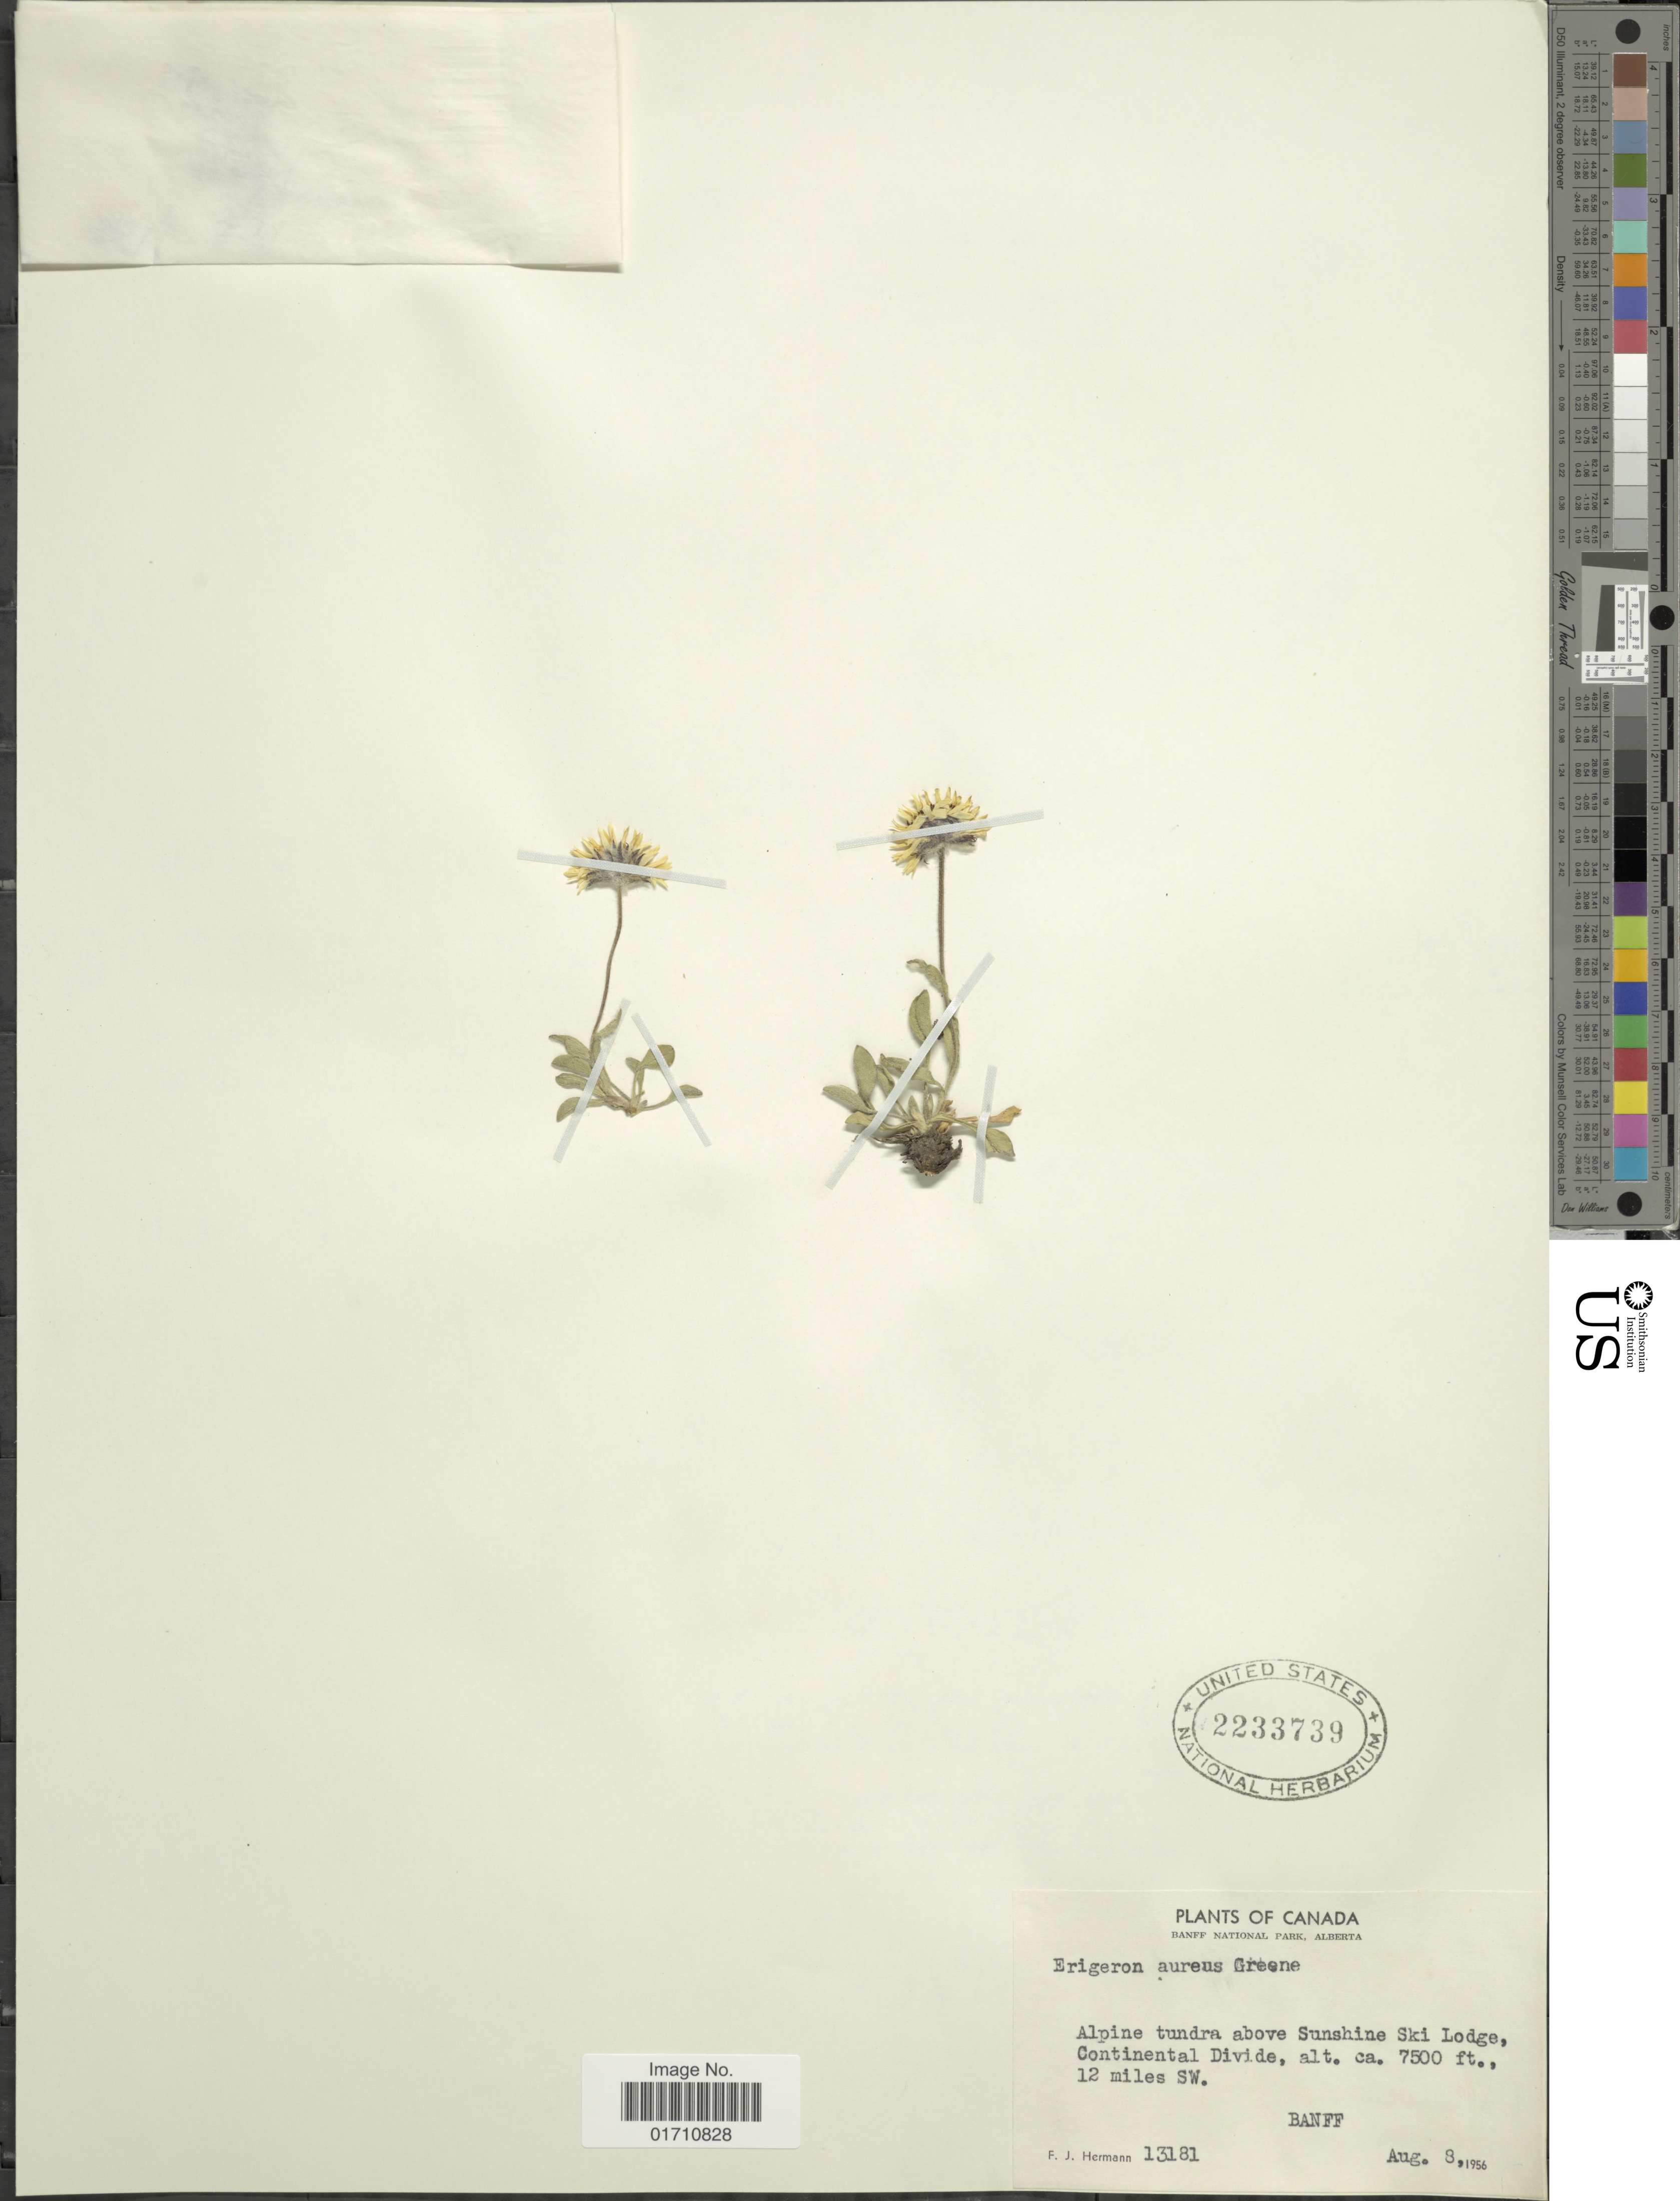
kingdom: Plantae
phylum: Tracheophyta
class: Magnoliopsida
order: Asterales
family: Asteraceae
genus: Erigeron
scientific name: Erigeron aureus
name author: Greene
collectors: F. Herman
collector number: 13181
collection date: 1956-08-08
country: Canada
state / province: Alberta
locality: Banff National Park, Alpine tundra above Sunshine Ski Lodge, Continental Divide, 12 miles SW. Banff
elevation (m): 2286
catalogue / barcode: US 2233739